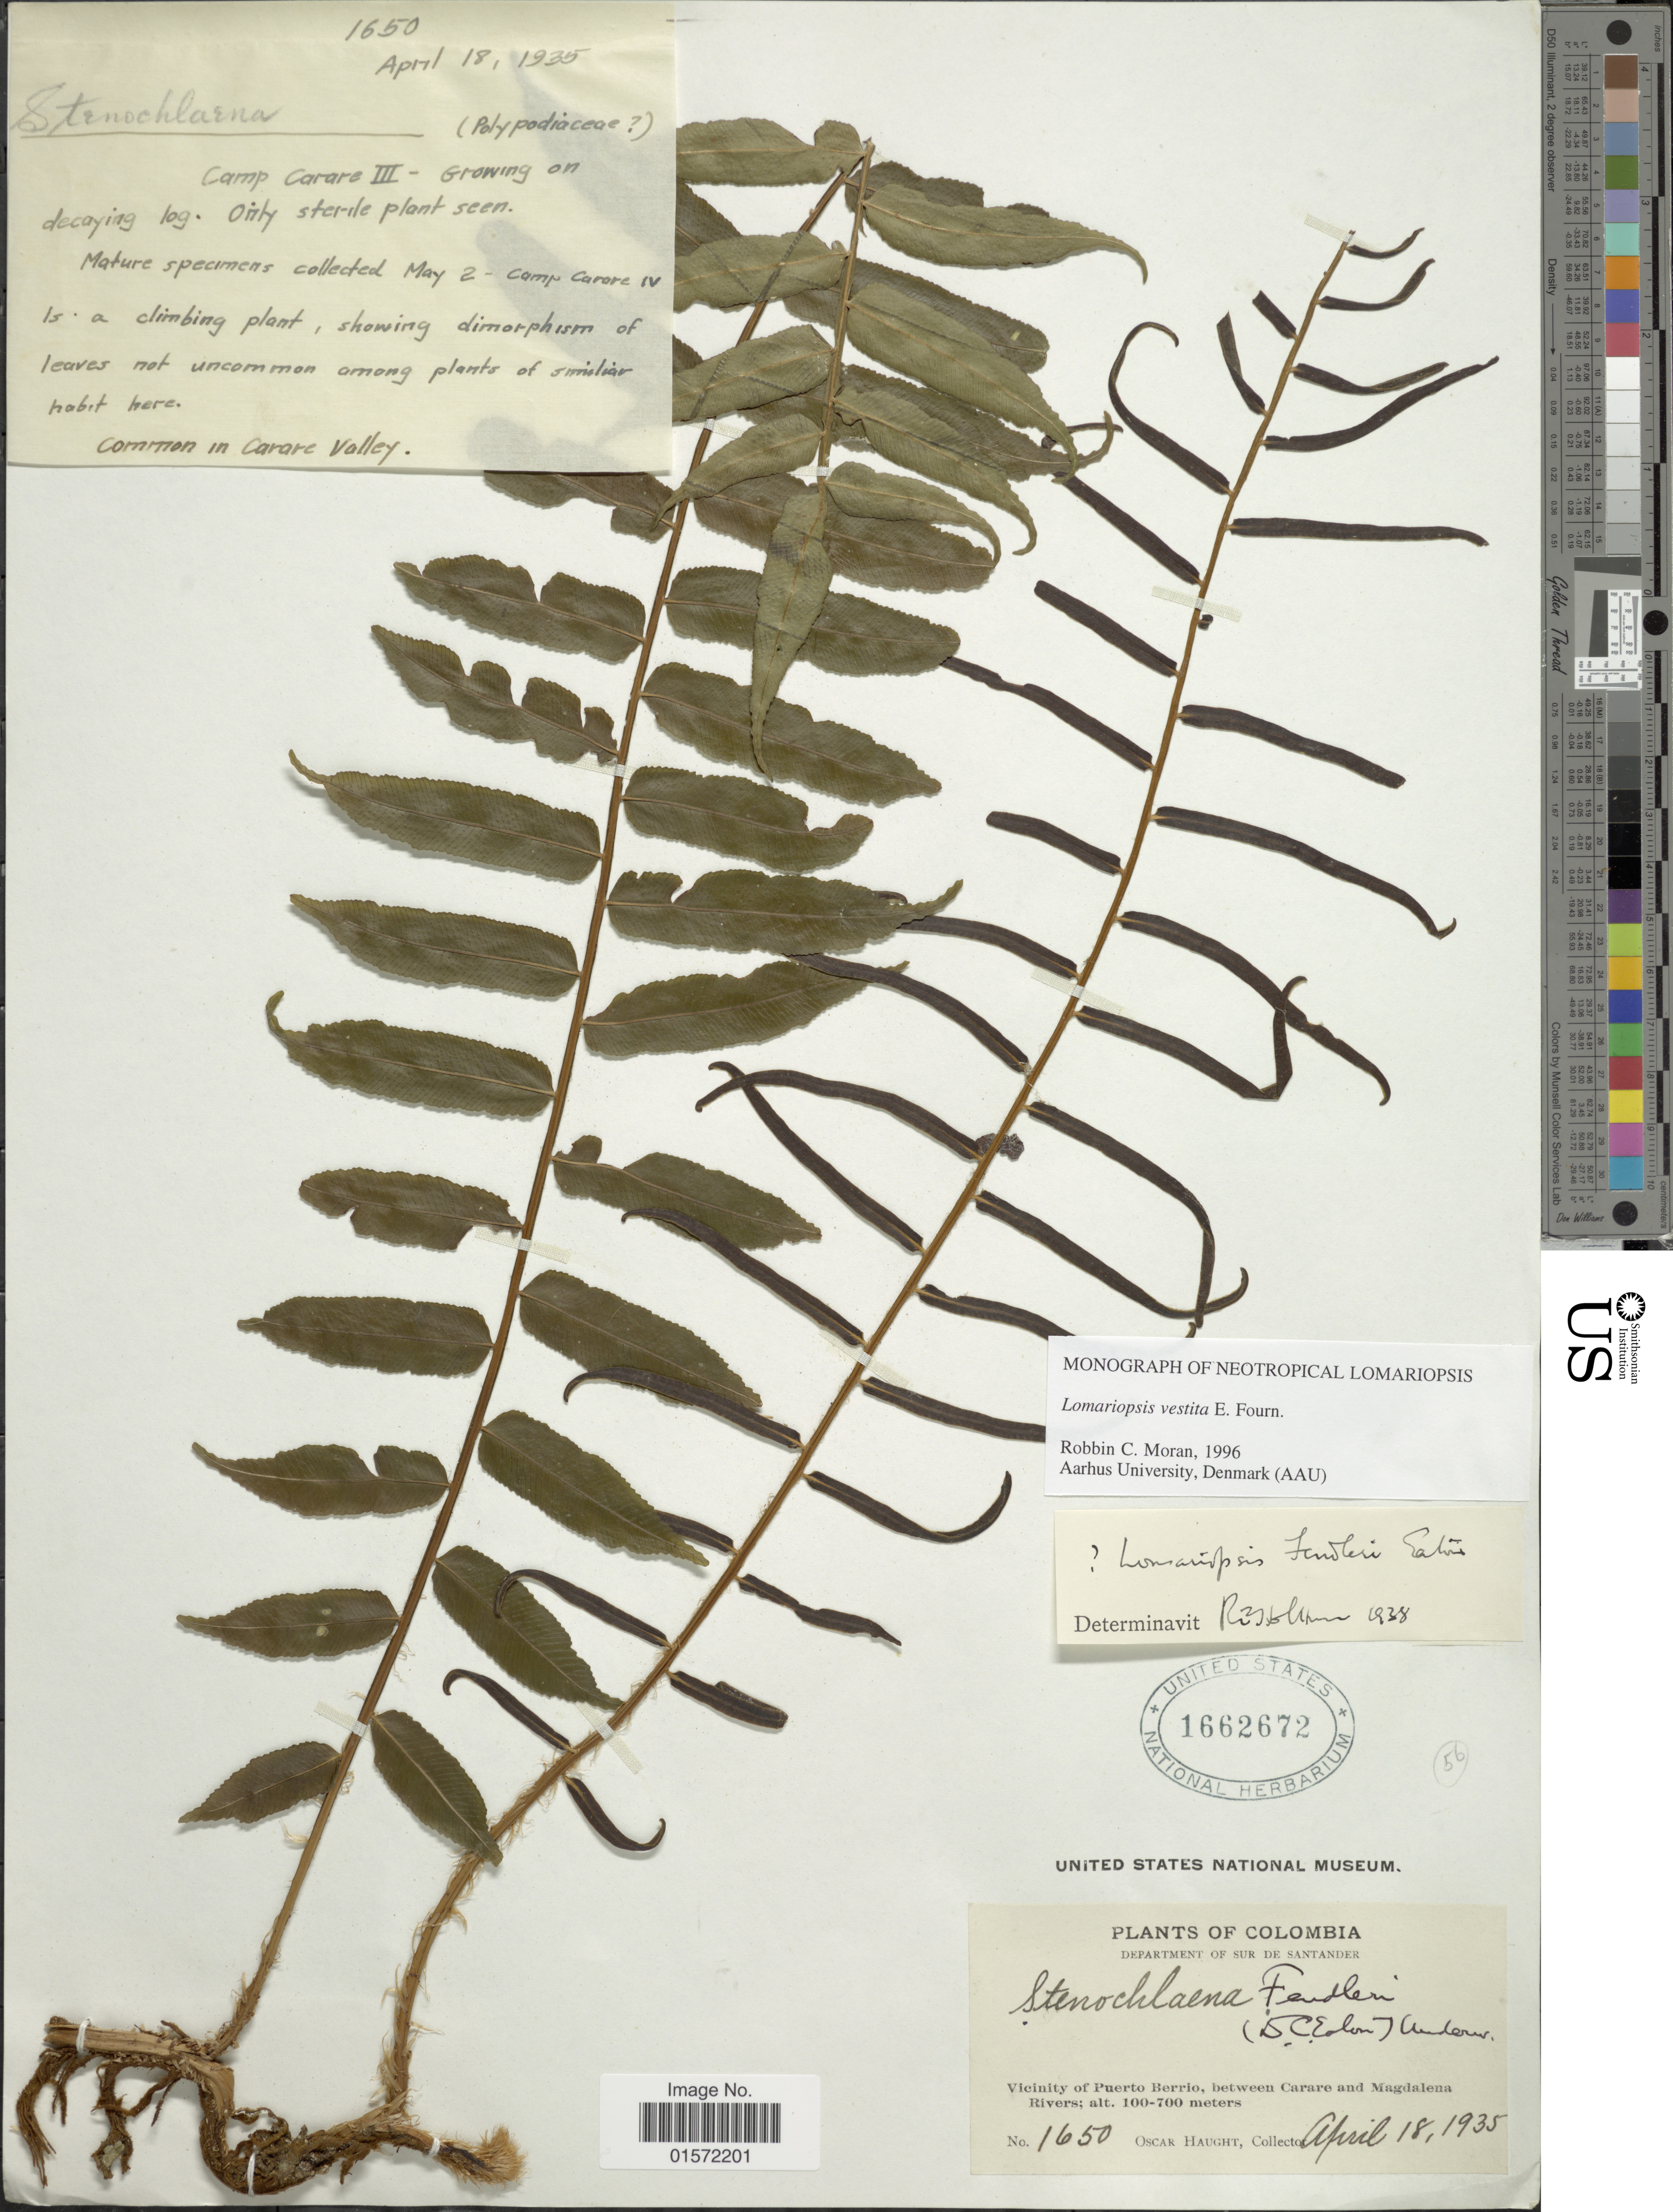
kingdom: Plantae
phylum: Tracheophyta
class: Polypodiopsida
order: Polypodiales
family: Lomariopsidaceae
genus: Lomariopsis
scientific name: Lomariopsis vestita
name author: E. Fourn.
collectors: O. L. Haught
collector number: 1650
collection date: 1935-04-18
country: Colombia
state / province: Santander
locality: Department of Sur De Santander, Vicinity of Puerto Berrio, between Carare and Magdalena Rivers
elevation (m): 100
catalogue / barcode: US 1662672